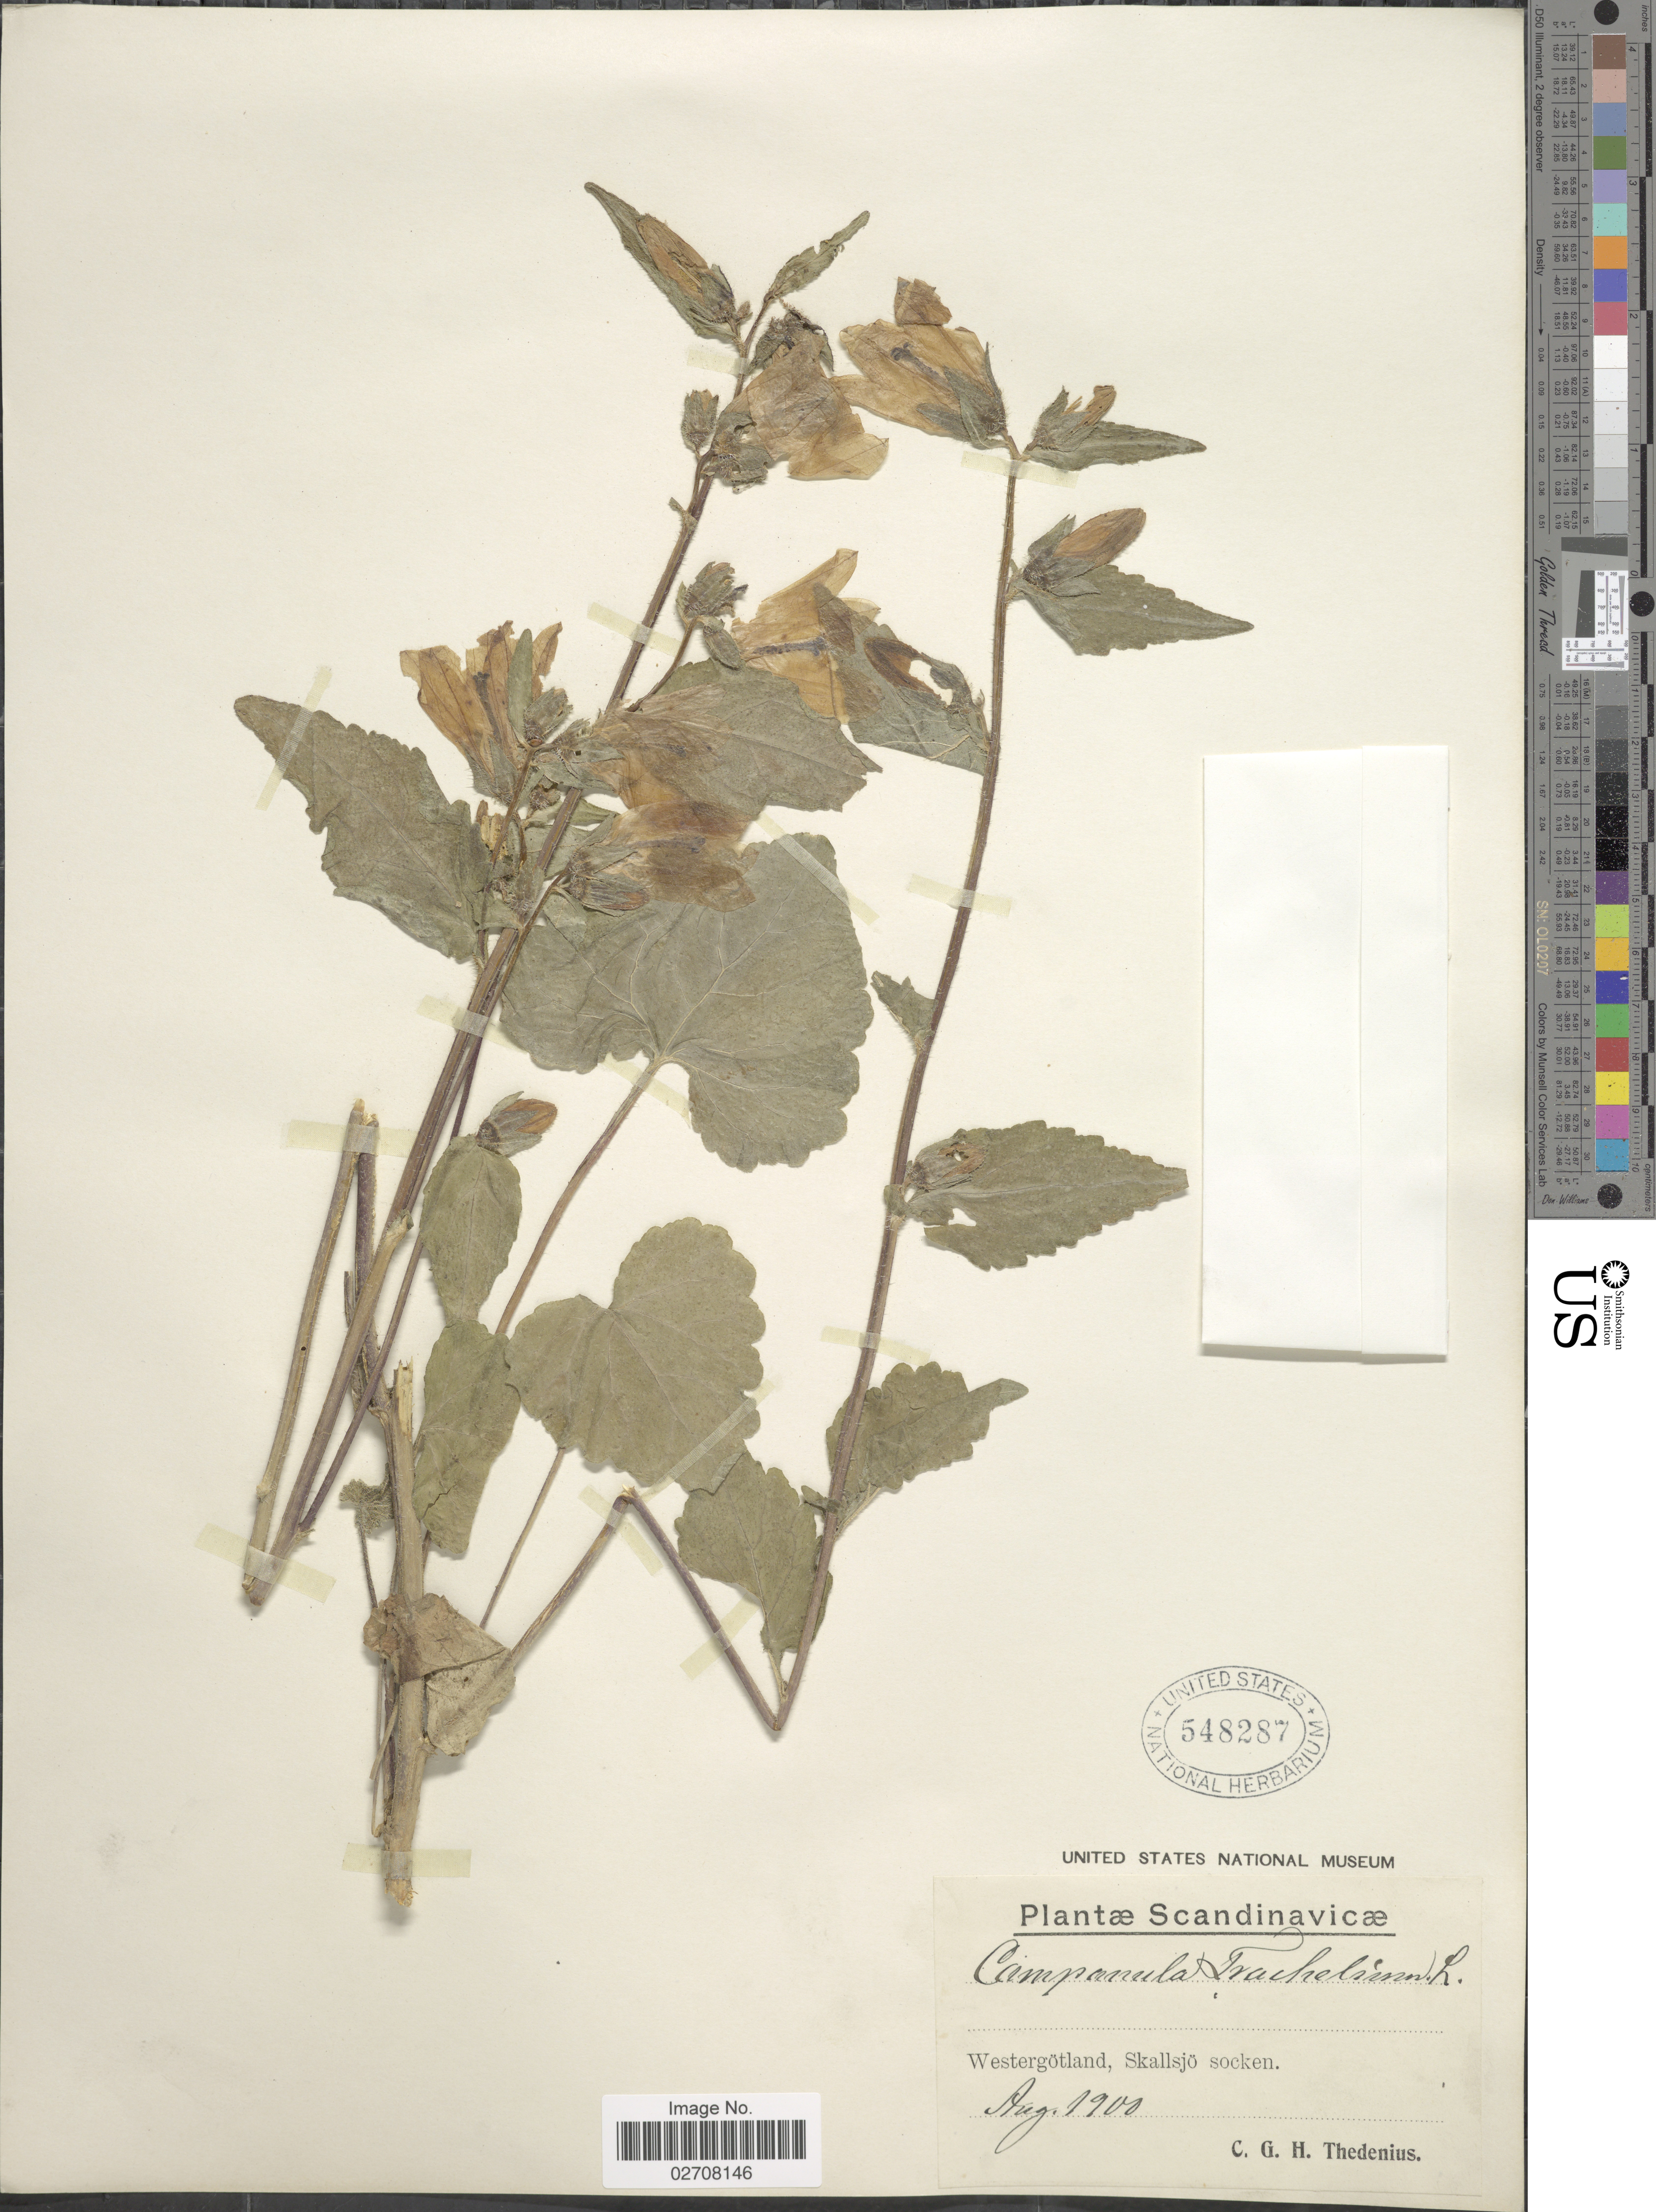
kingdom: Plantae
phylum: Tracheophyta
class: Magnoliopsida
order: Asterales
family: Campanulaceae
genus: Campanula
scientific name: Campanula trachelium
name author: L.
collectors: C. Thedenius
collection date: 1900-08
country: Sweden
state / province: Västra Götaland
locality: Scandinavicae. Westergötland, Skallsjö socken.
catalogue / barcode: US 548287